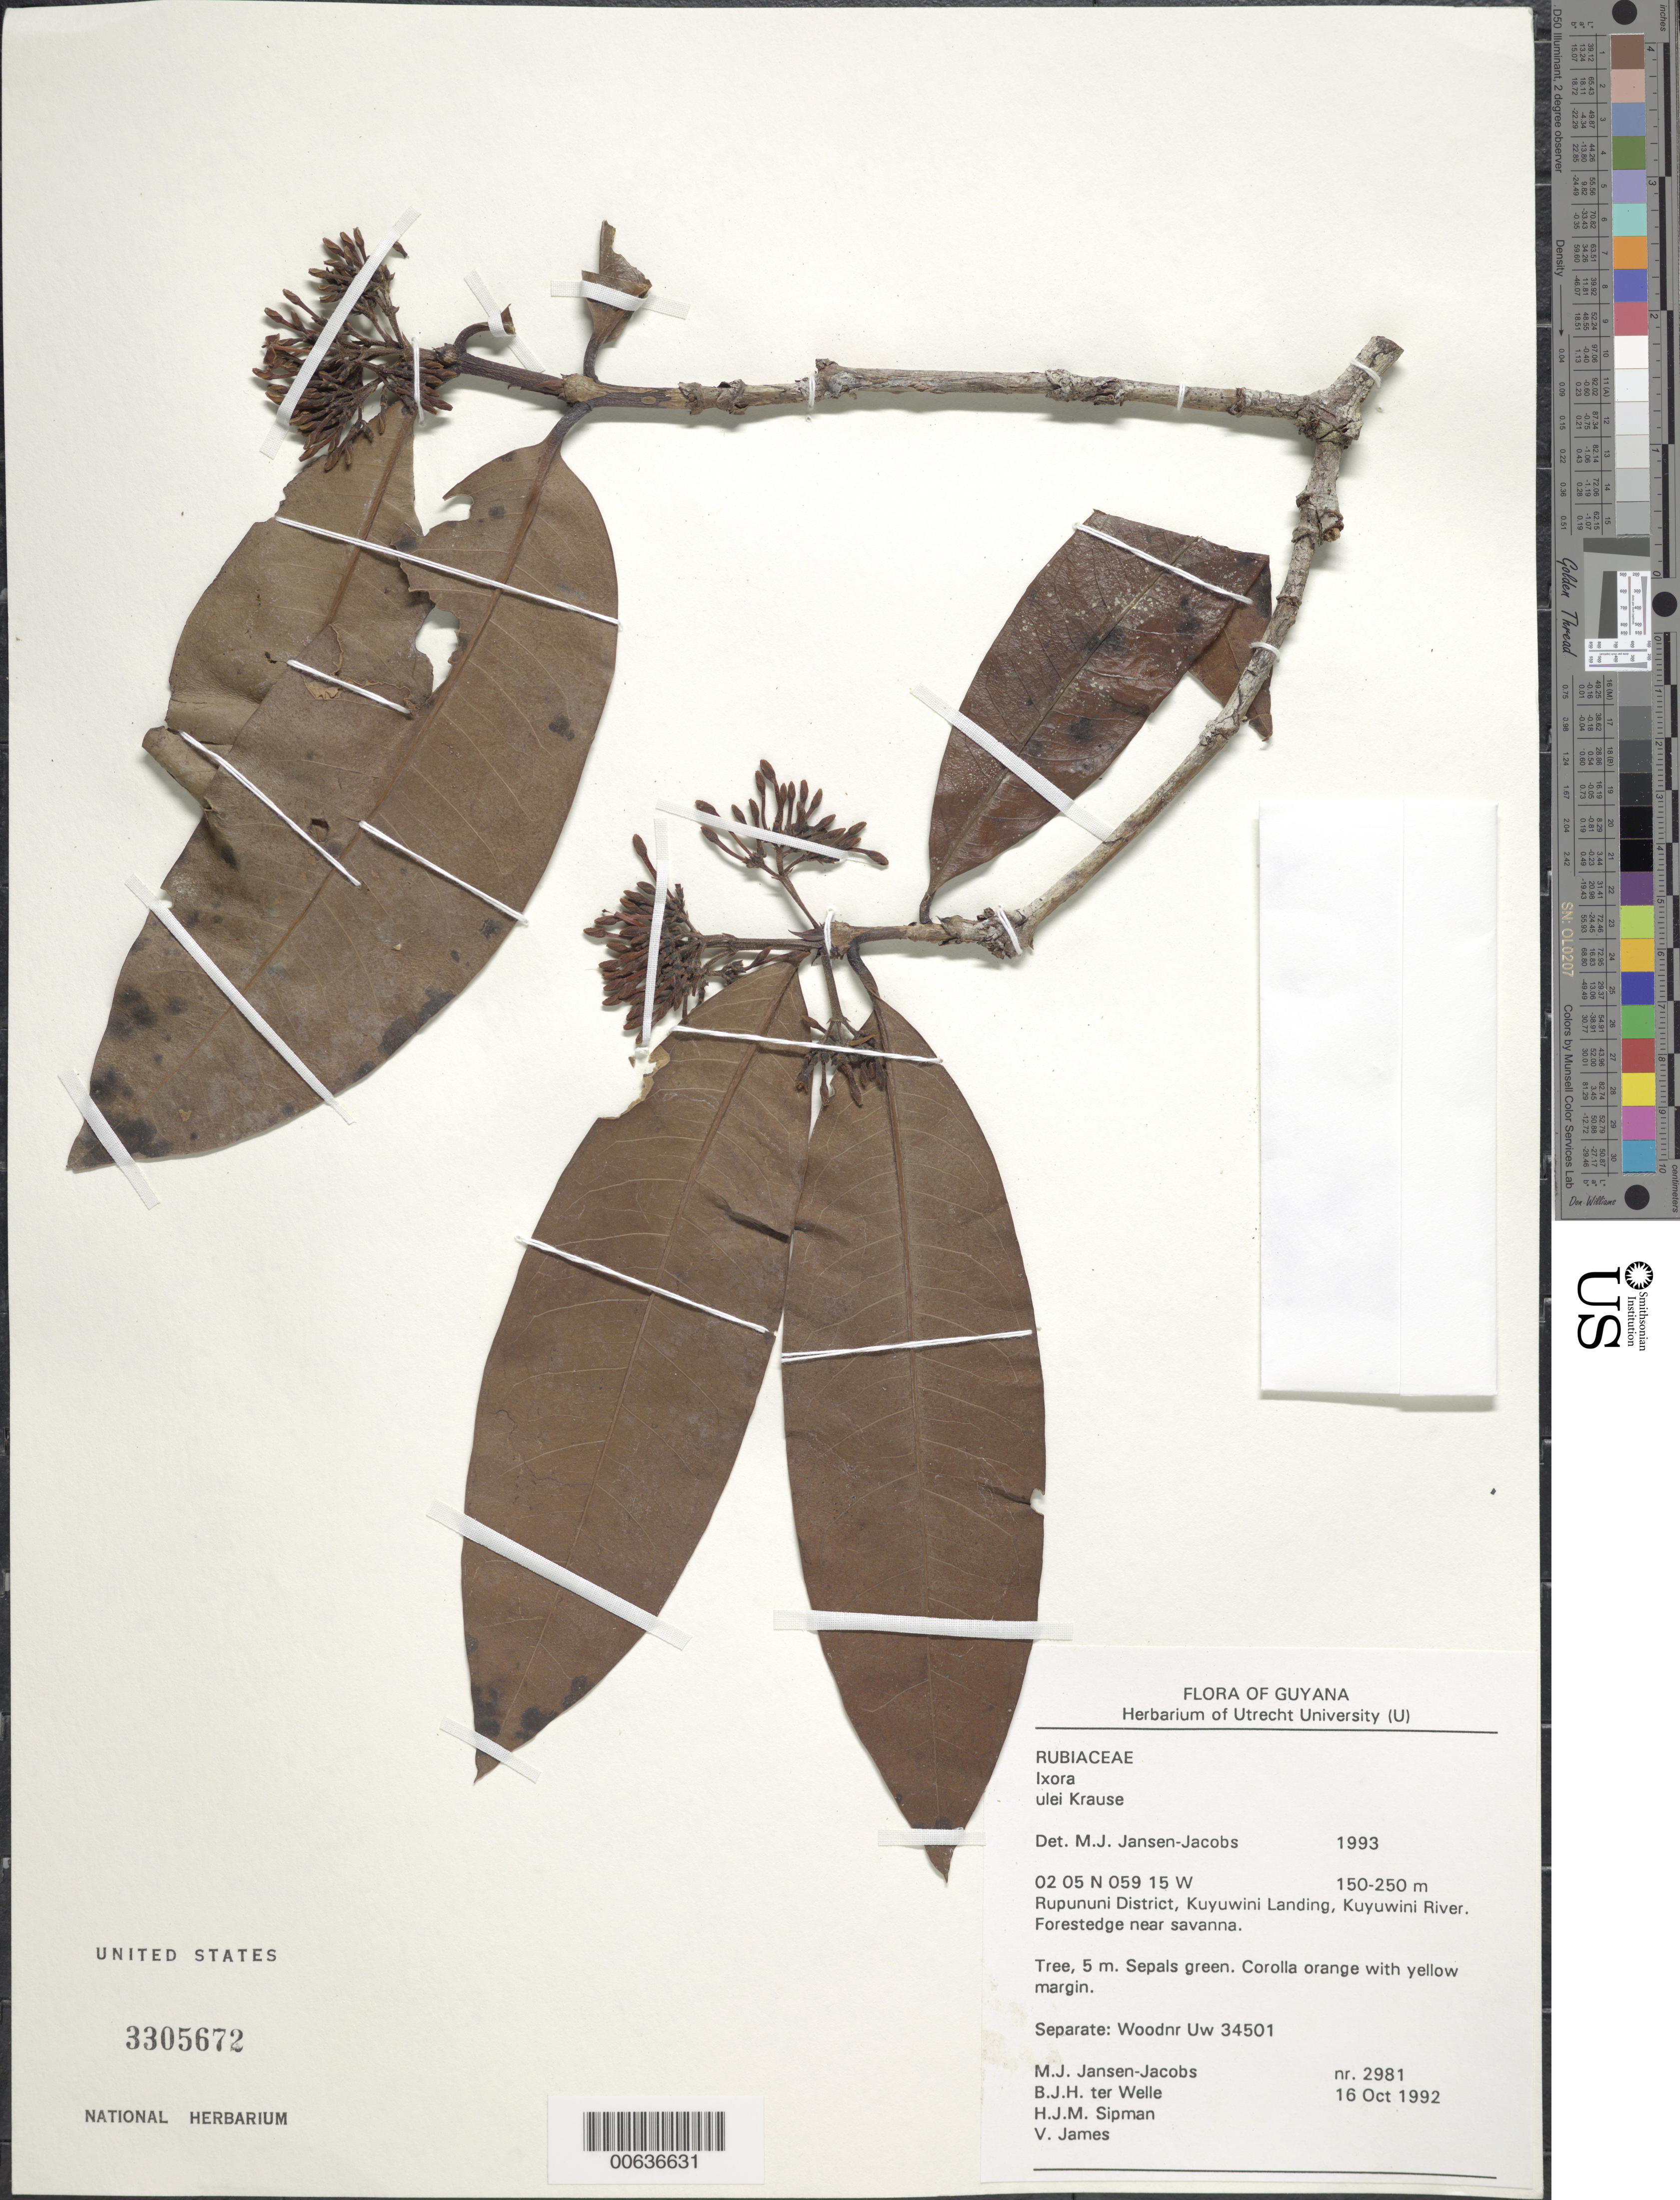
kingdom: Plantae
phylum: Tracheophyta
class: Magnoliopsida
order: Gentianales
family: Rubiaceae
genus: Ixora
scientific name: Ixora ulei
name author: K. Krause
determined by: Jansen-Jacobs, M. J., (U), Nationaal Herbarium Nederland, Utrecht University branch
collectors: M. J. Jansen-Jacobs, B. Welle, H. J. M. Sipman & V. James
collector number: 2981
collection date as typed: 16-Oct-92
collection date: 1992-10-16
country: Guyana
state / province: U. Takutu-U. Essequibo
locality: Kuyuwini Landing, Kuyuwini River, Rupununi District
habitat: Forest edge near savanna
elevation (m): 150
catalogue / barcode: US 3305672